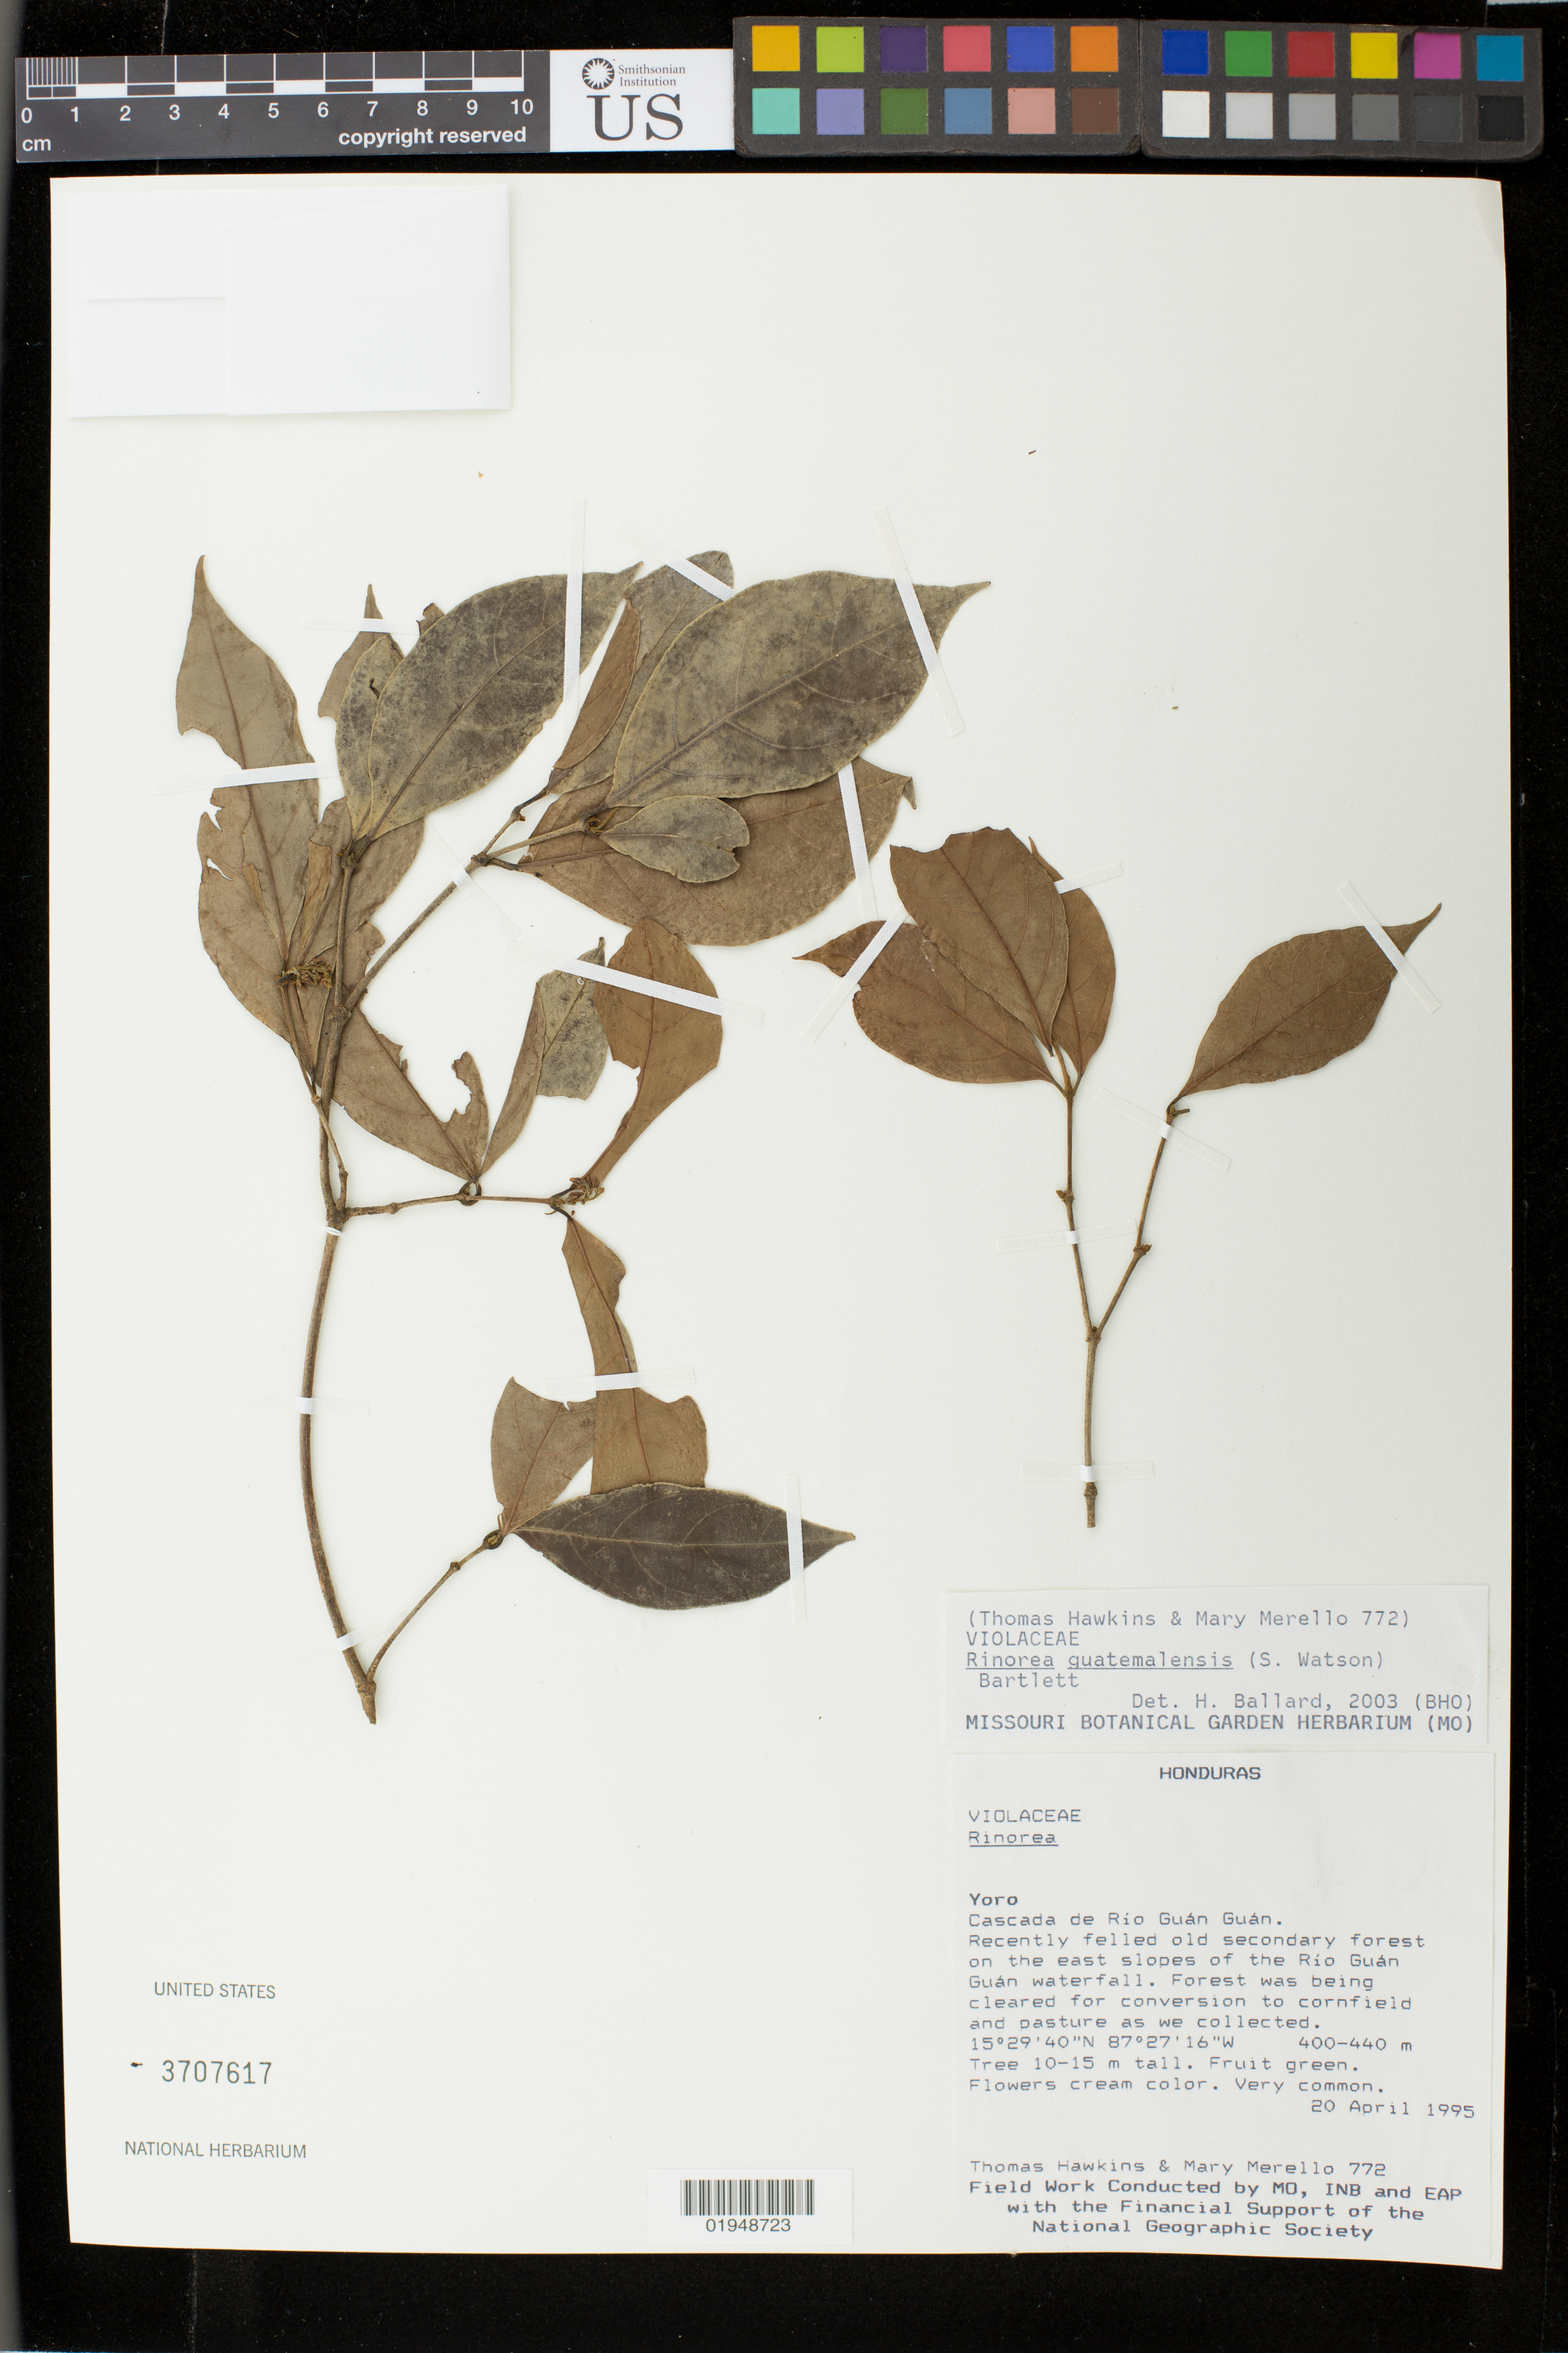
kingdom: Plantae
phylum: Tracheophyta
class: Magnoliopsida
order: Malpighiales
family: Violaceae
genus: Rinorea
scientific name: Rinorea guatemalensis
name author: (S. Watson) Bartlett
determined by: Ballard, Harvey E.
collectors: T. Hawkins & M. Merello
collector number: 772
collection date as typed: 20 Apr 1995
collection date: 1995-04-20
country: Honduras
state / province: Yoro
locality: Cascada de Río Guán Guán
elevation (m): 400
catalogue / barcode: US 3707617